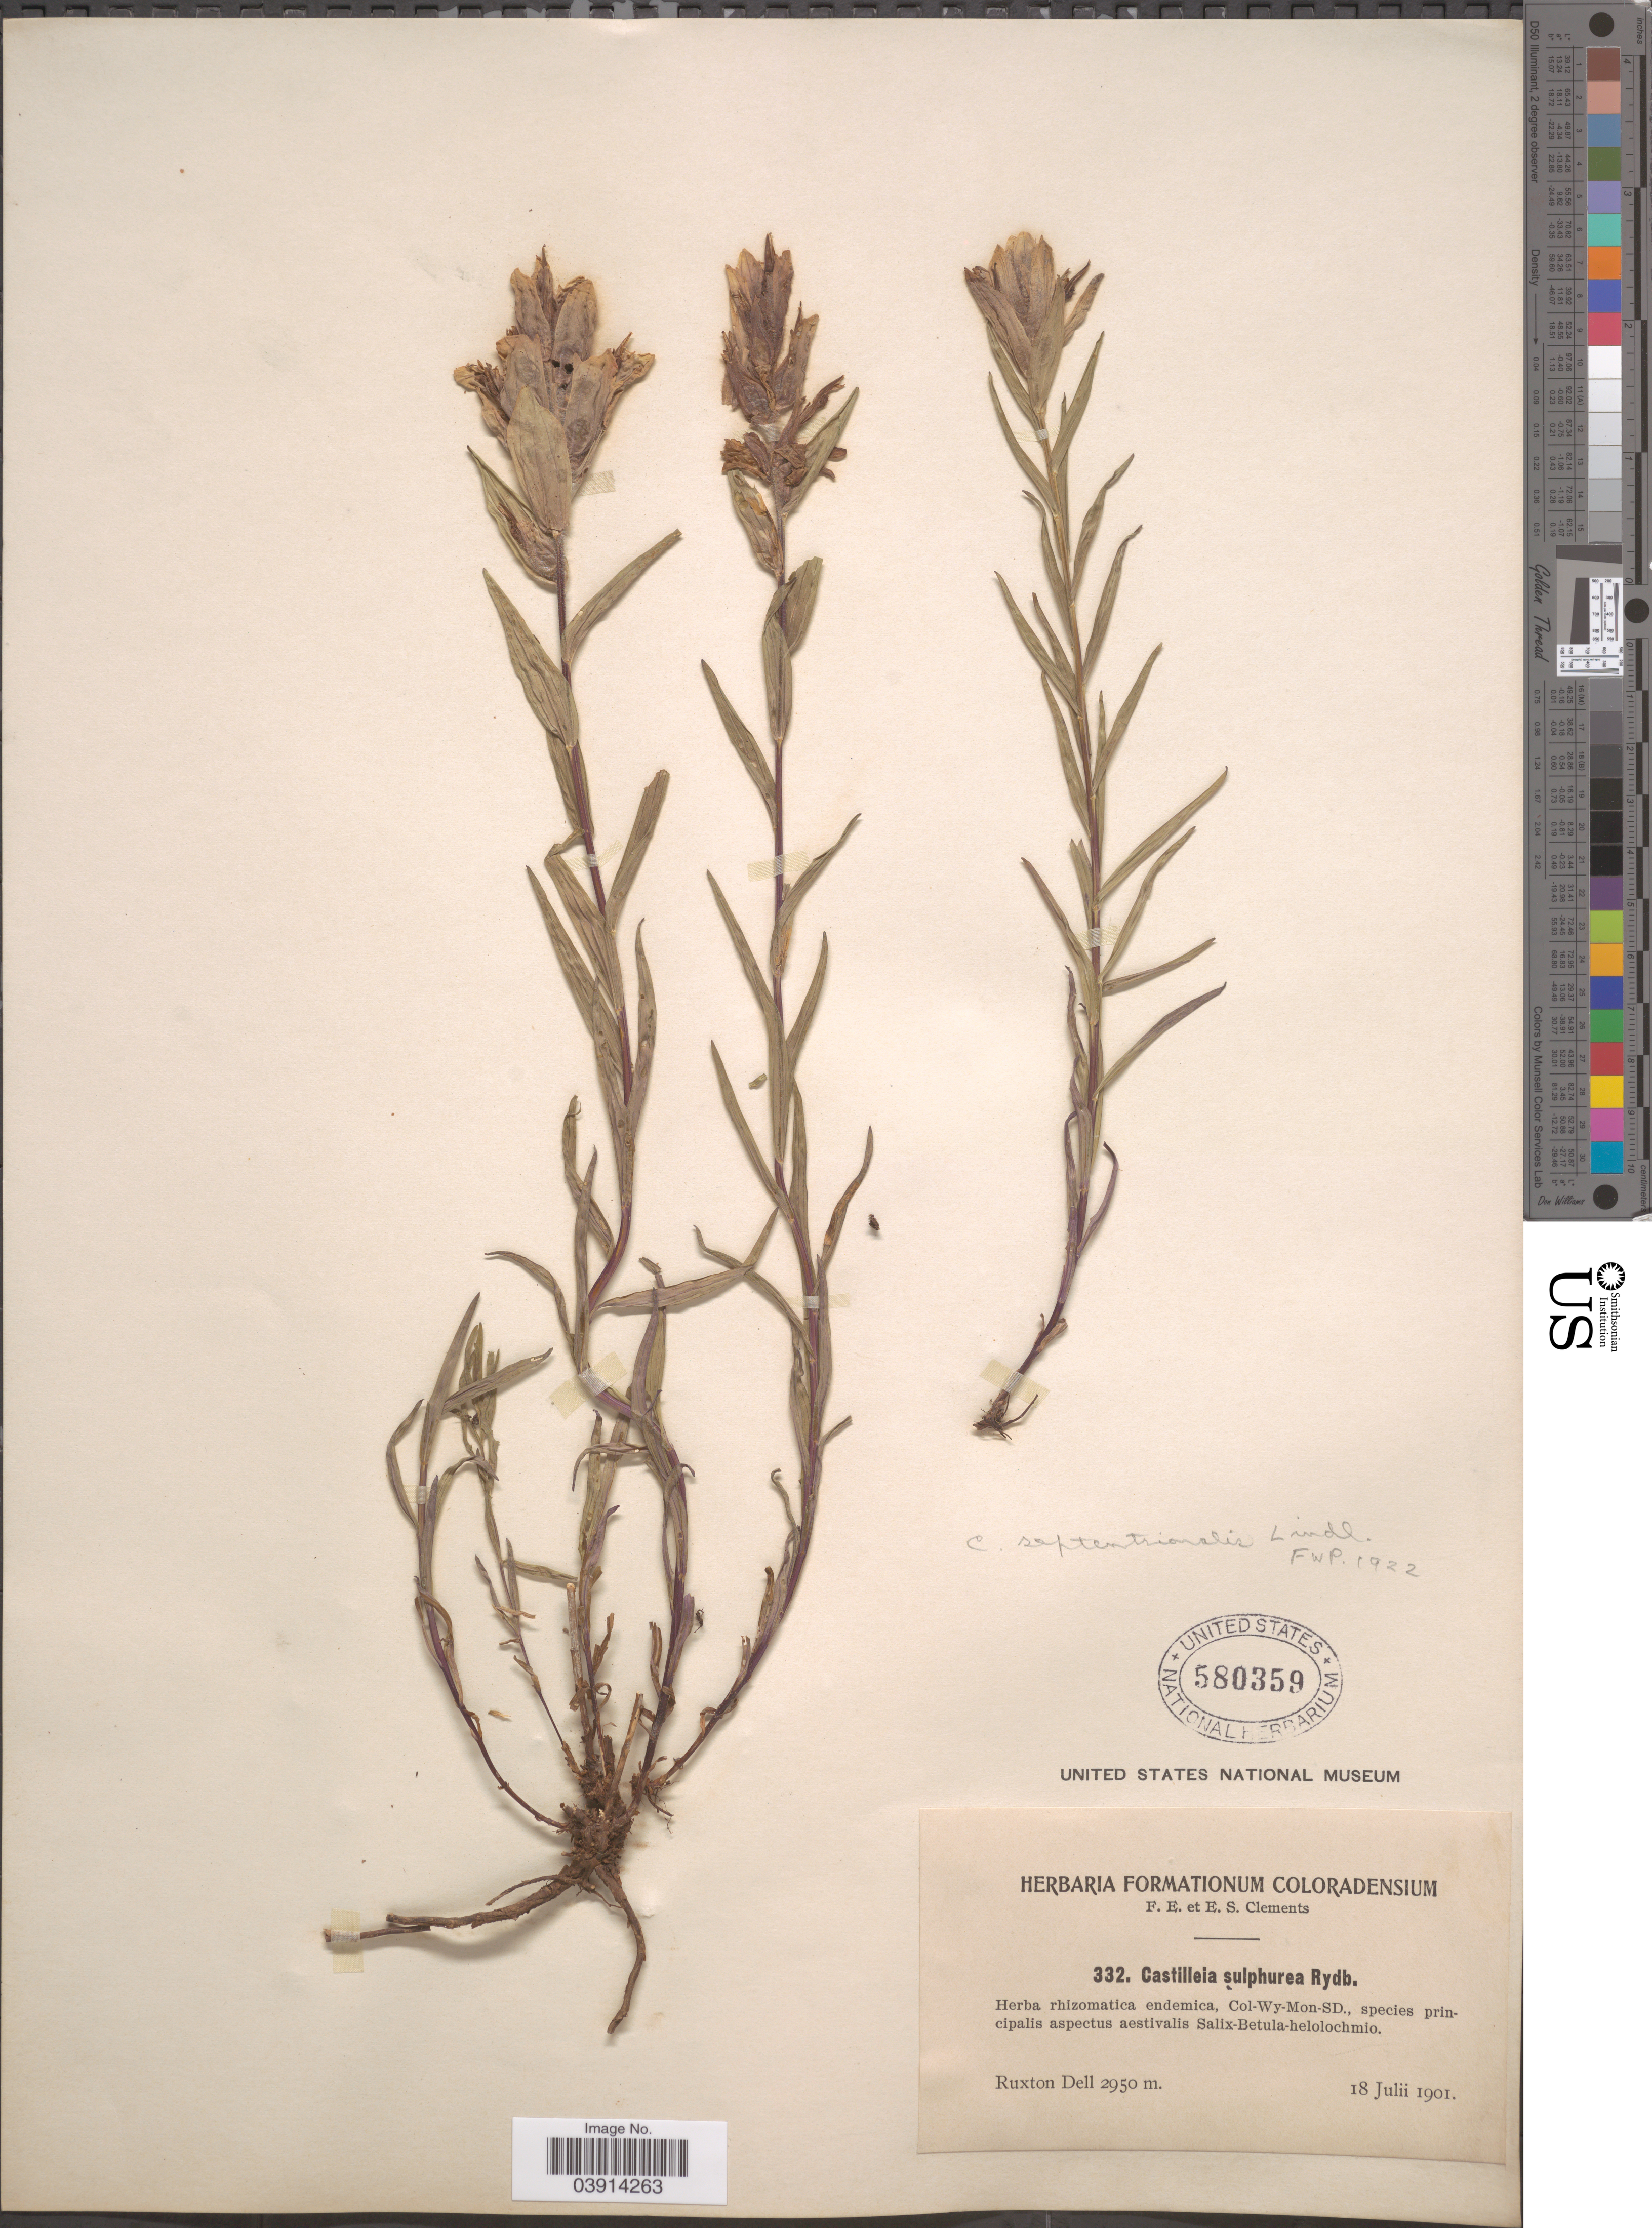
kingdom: Plantae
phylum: Tracheophyta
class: Magnoliopsida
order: Lamiales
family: Orobanchaceae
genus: Castilleja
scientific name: Castilleja septentrionalis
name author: Lindl.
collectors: F. E. Clements & E. S. Clements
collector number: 332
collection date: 1901-07-18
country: United States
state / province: Colorado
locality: Ruxton Dell.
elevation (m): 2950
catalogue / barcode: US 580359